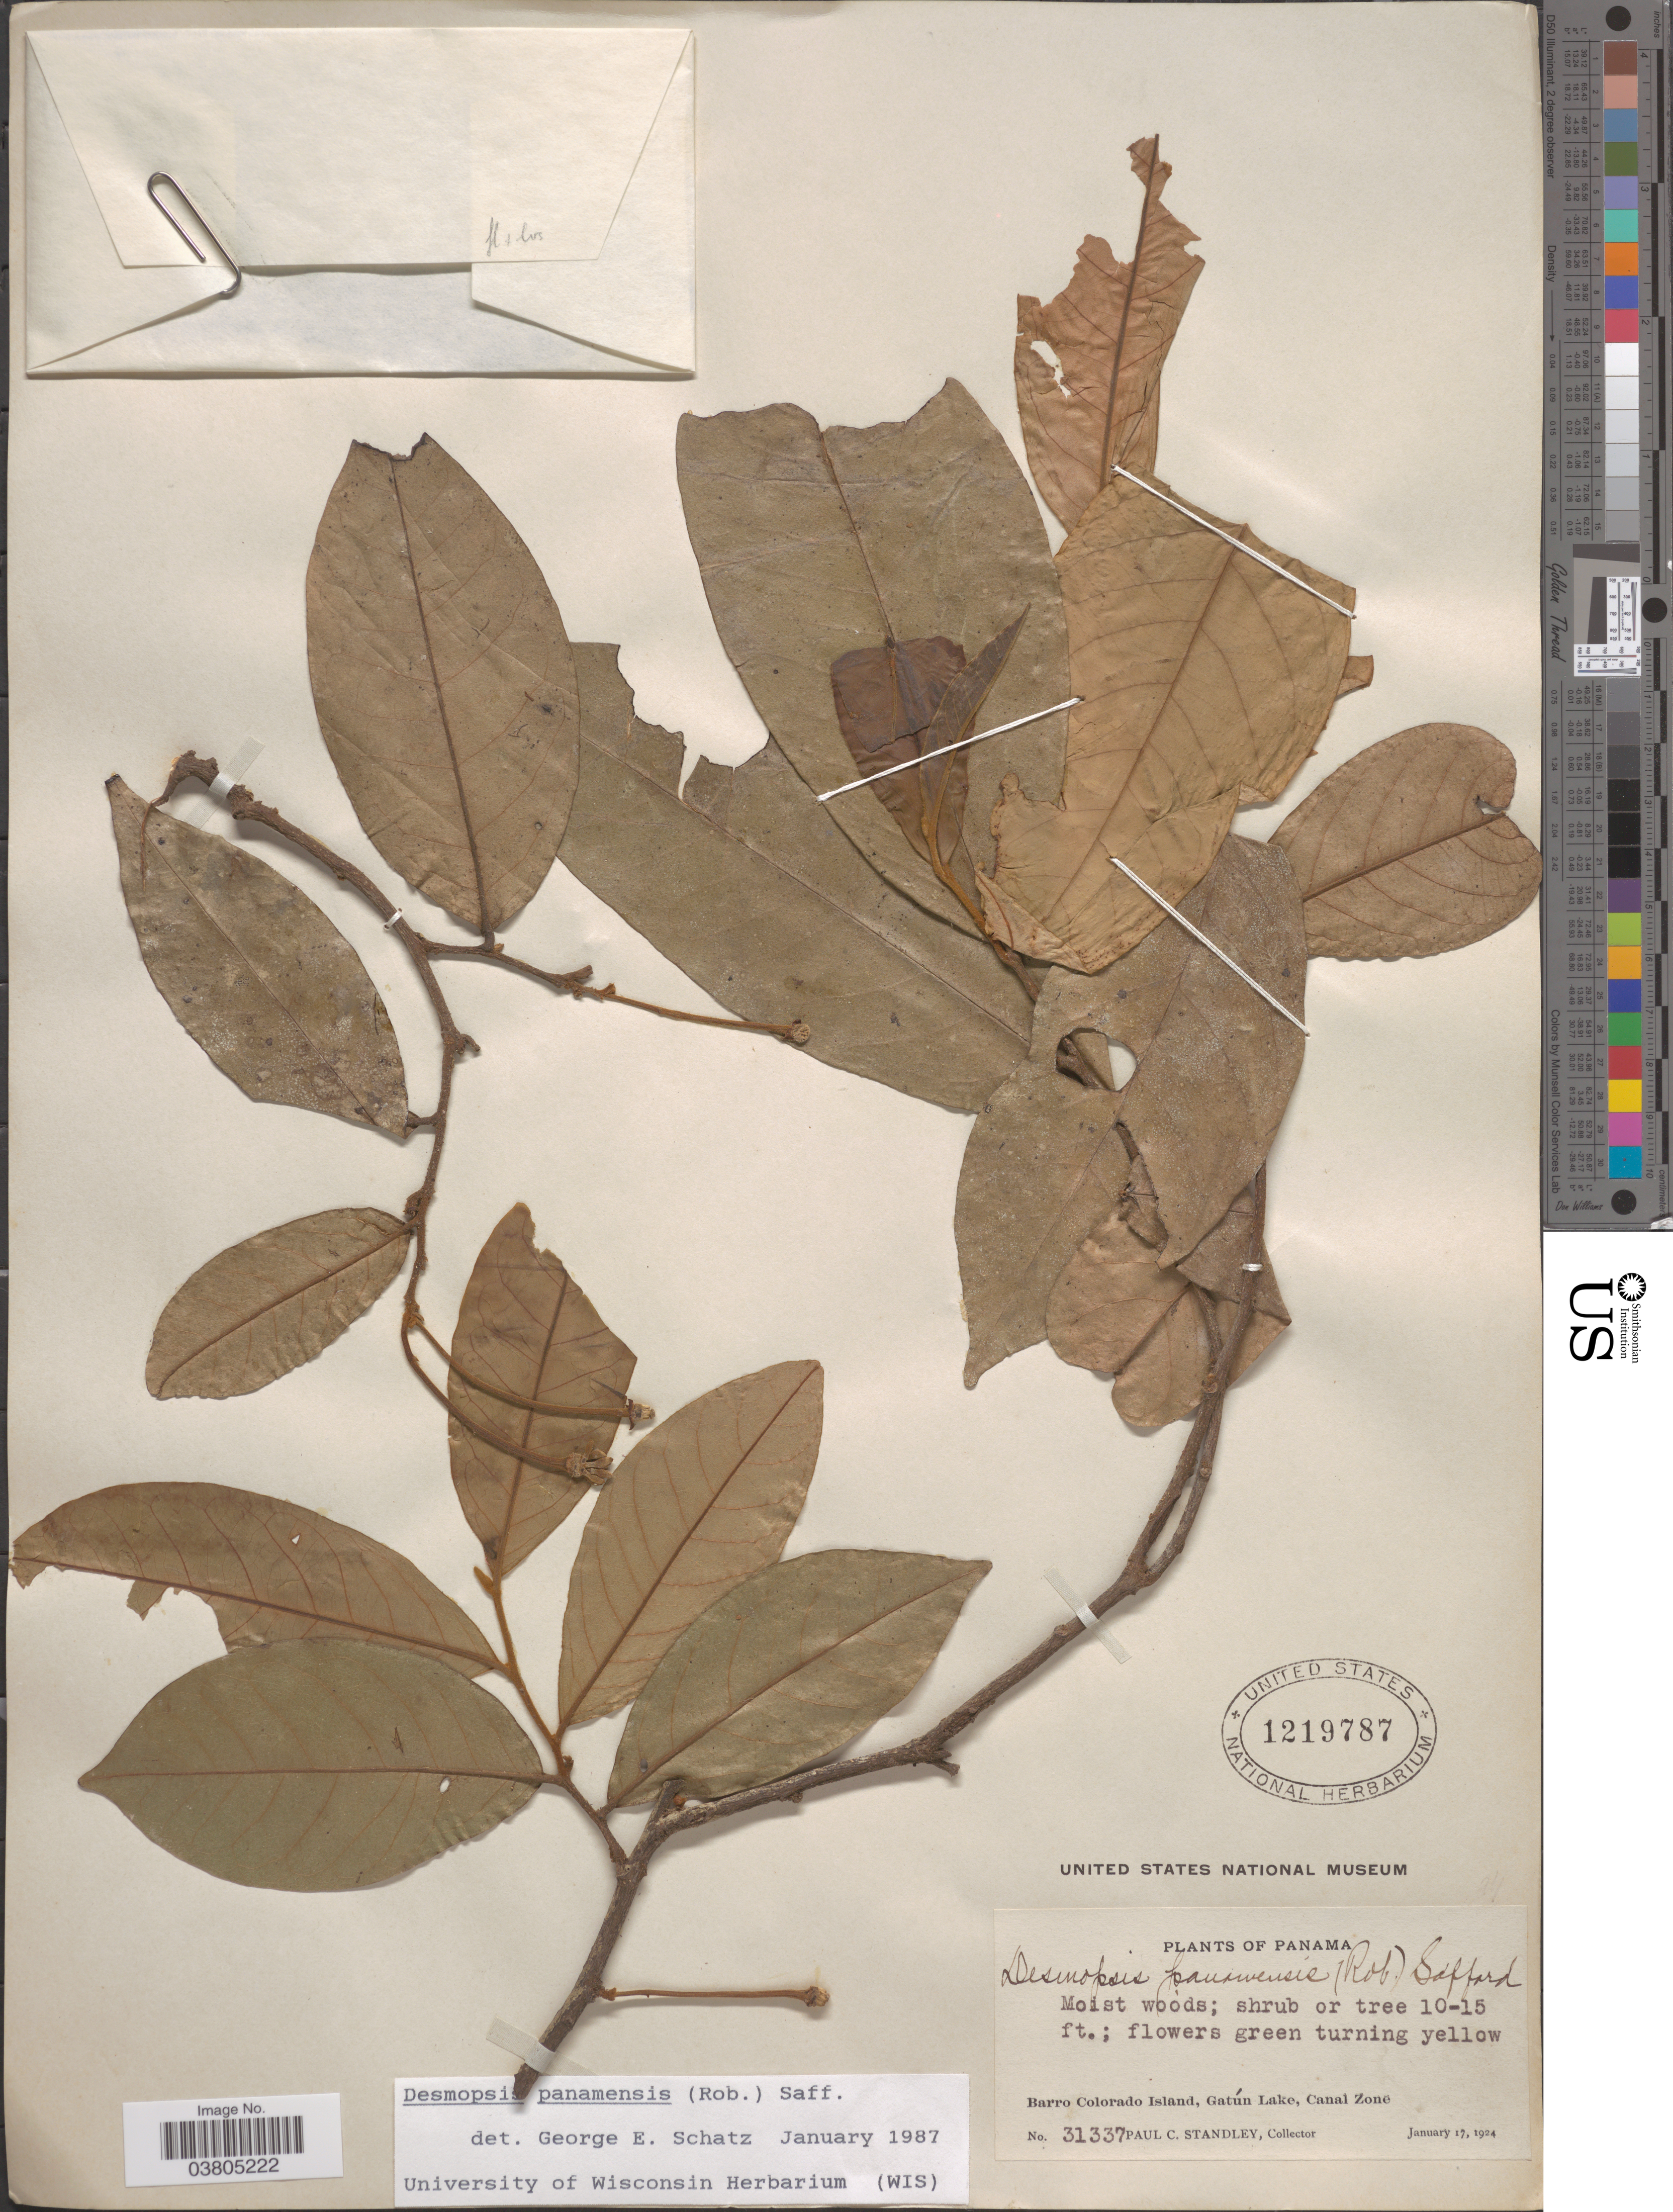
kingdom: Plantae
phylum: Tracheophyta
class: Magnoliopsida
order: Magnoliales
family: Annonaceae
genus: Desmopsis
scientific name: Desmopsis panamensis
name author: (B.L. Rob.) Saff.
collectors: P. C. Standley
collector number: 31337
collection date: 1924-01-17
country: Panama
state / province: Panamá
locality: Barro Colorado Island, Gatún Lake, Canal Zone.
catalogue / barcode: US 1219787